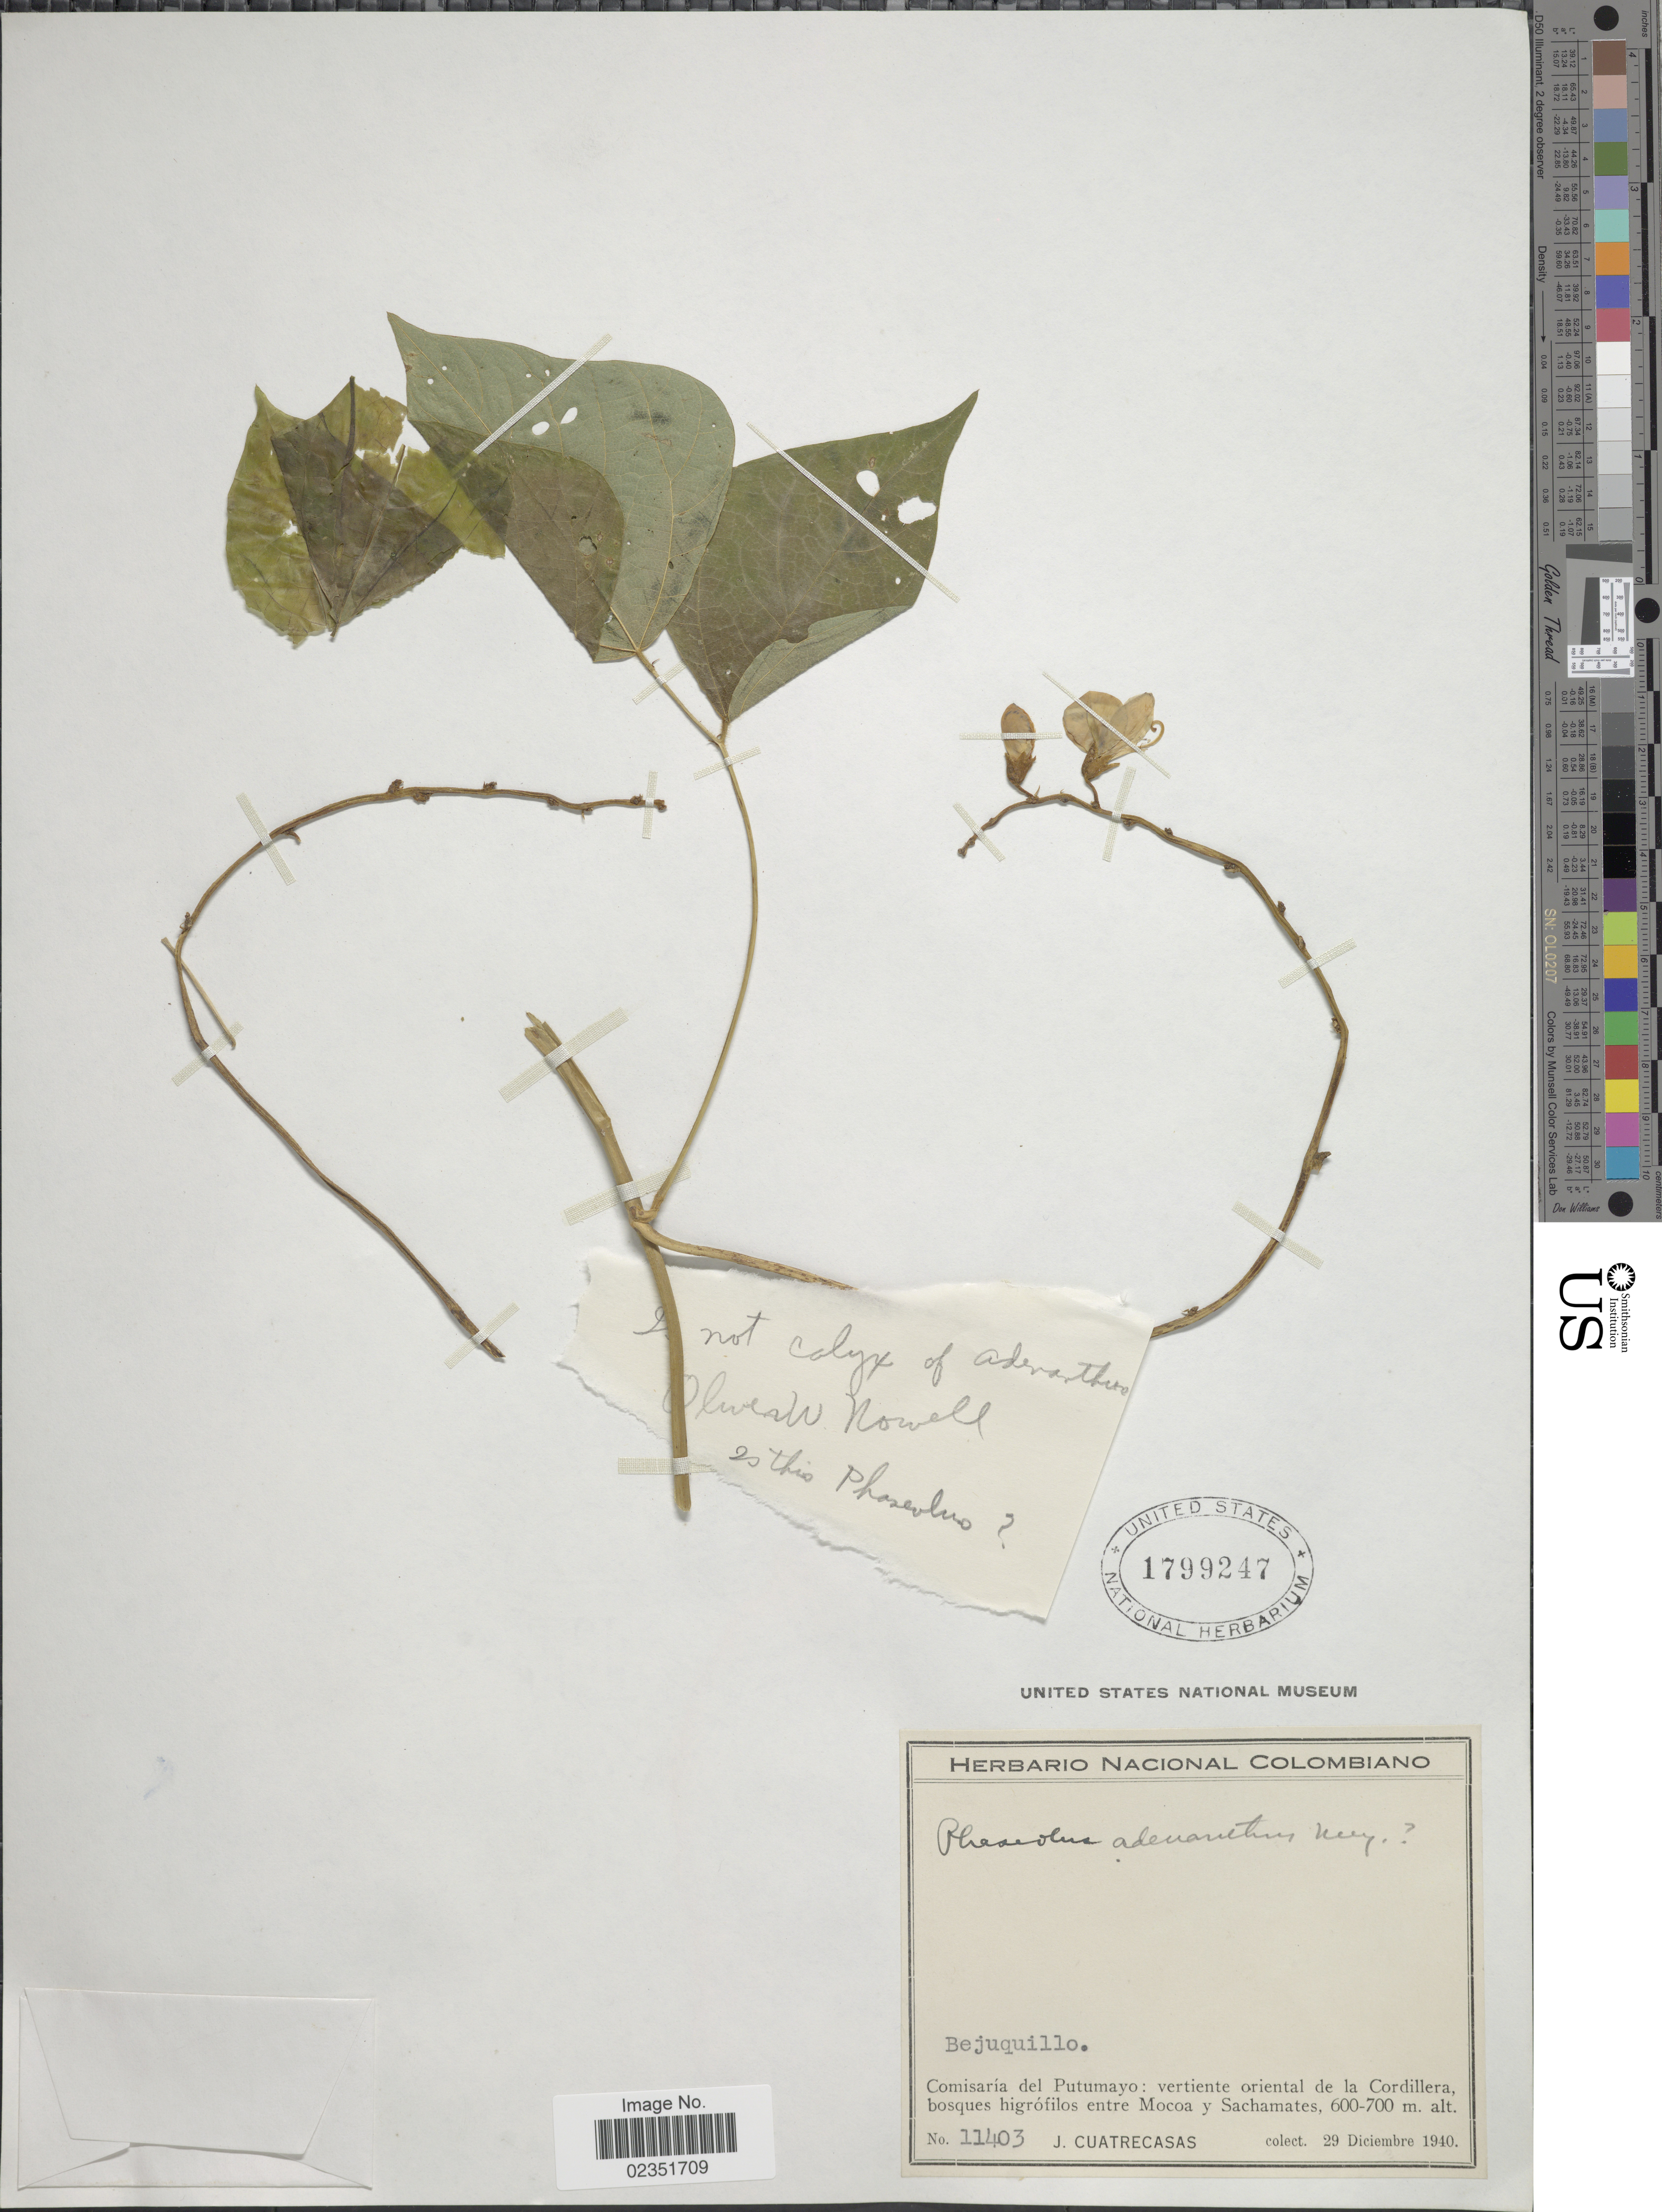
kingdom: Plantae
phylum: Tracheophyta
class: Magnoliopsida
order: Fabales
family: Fabaceae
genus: Phaseolus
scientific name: Phaseolus sp.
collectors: J. Cuatrecasas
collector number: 11403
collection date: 1940-12-29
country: Colombia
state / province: Putumayo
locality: Vertiente oriental de la Cordillera, bosques higrofilos entre Mocoa y Sachamates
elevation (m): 600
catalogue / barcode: US 1799247